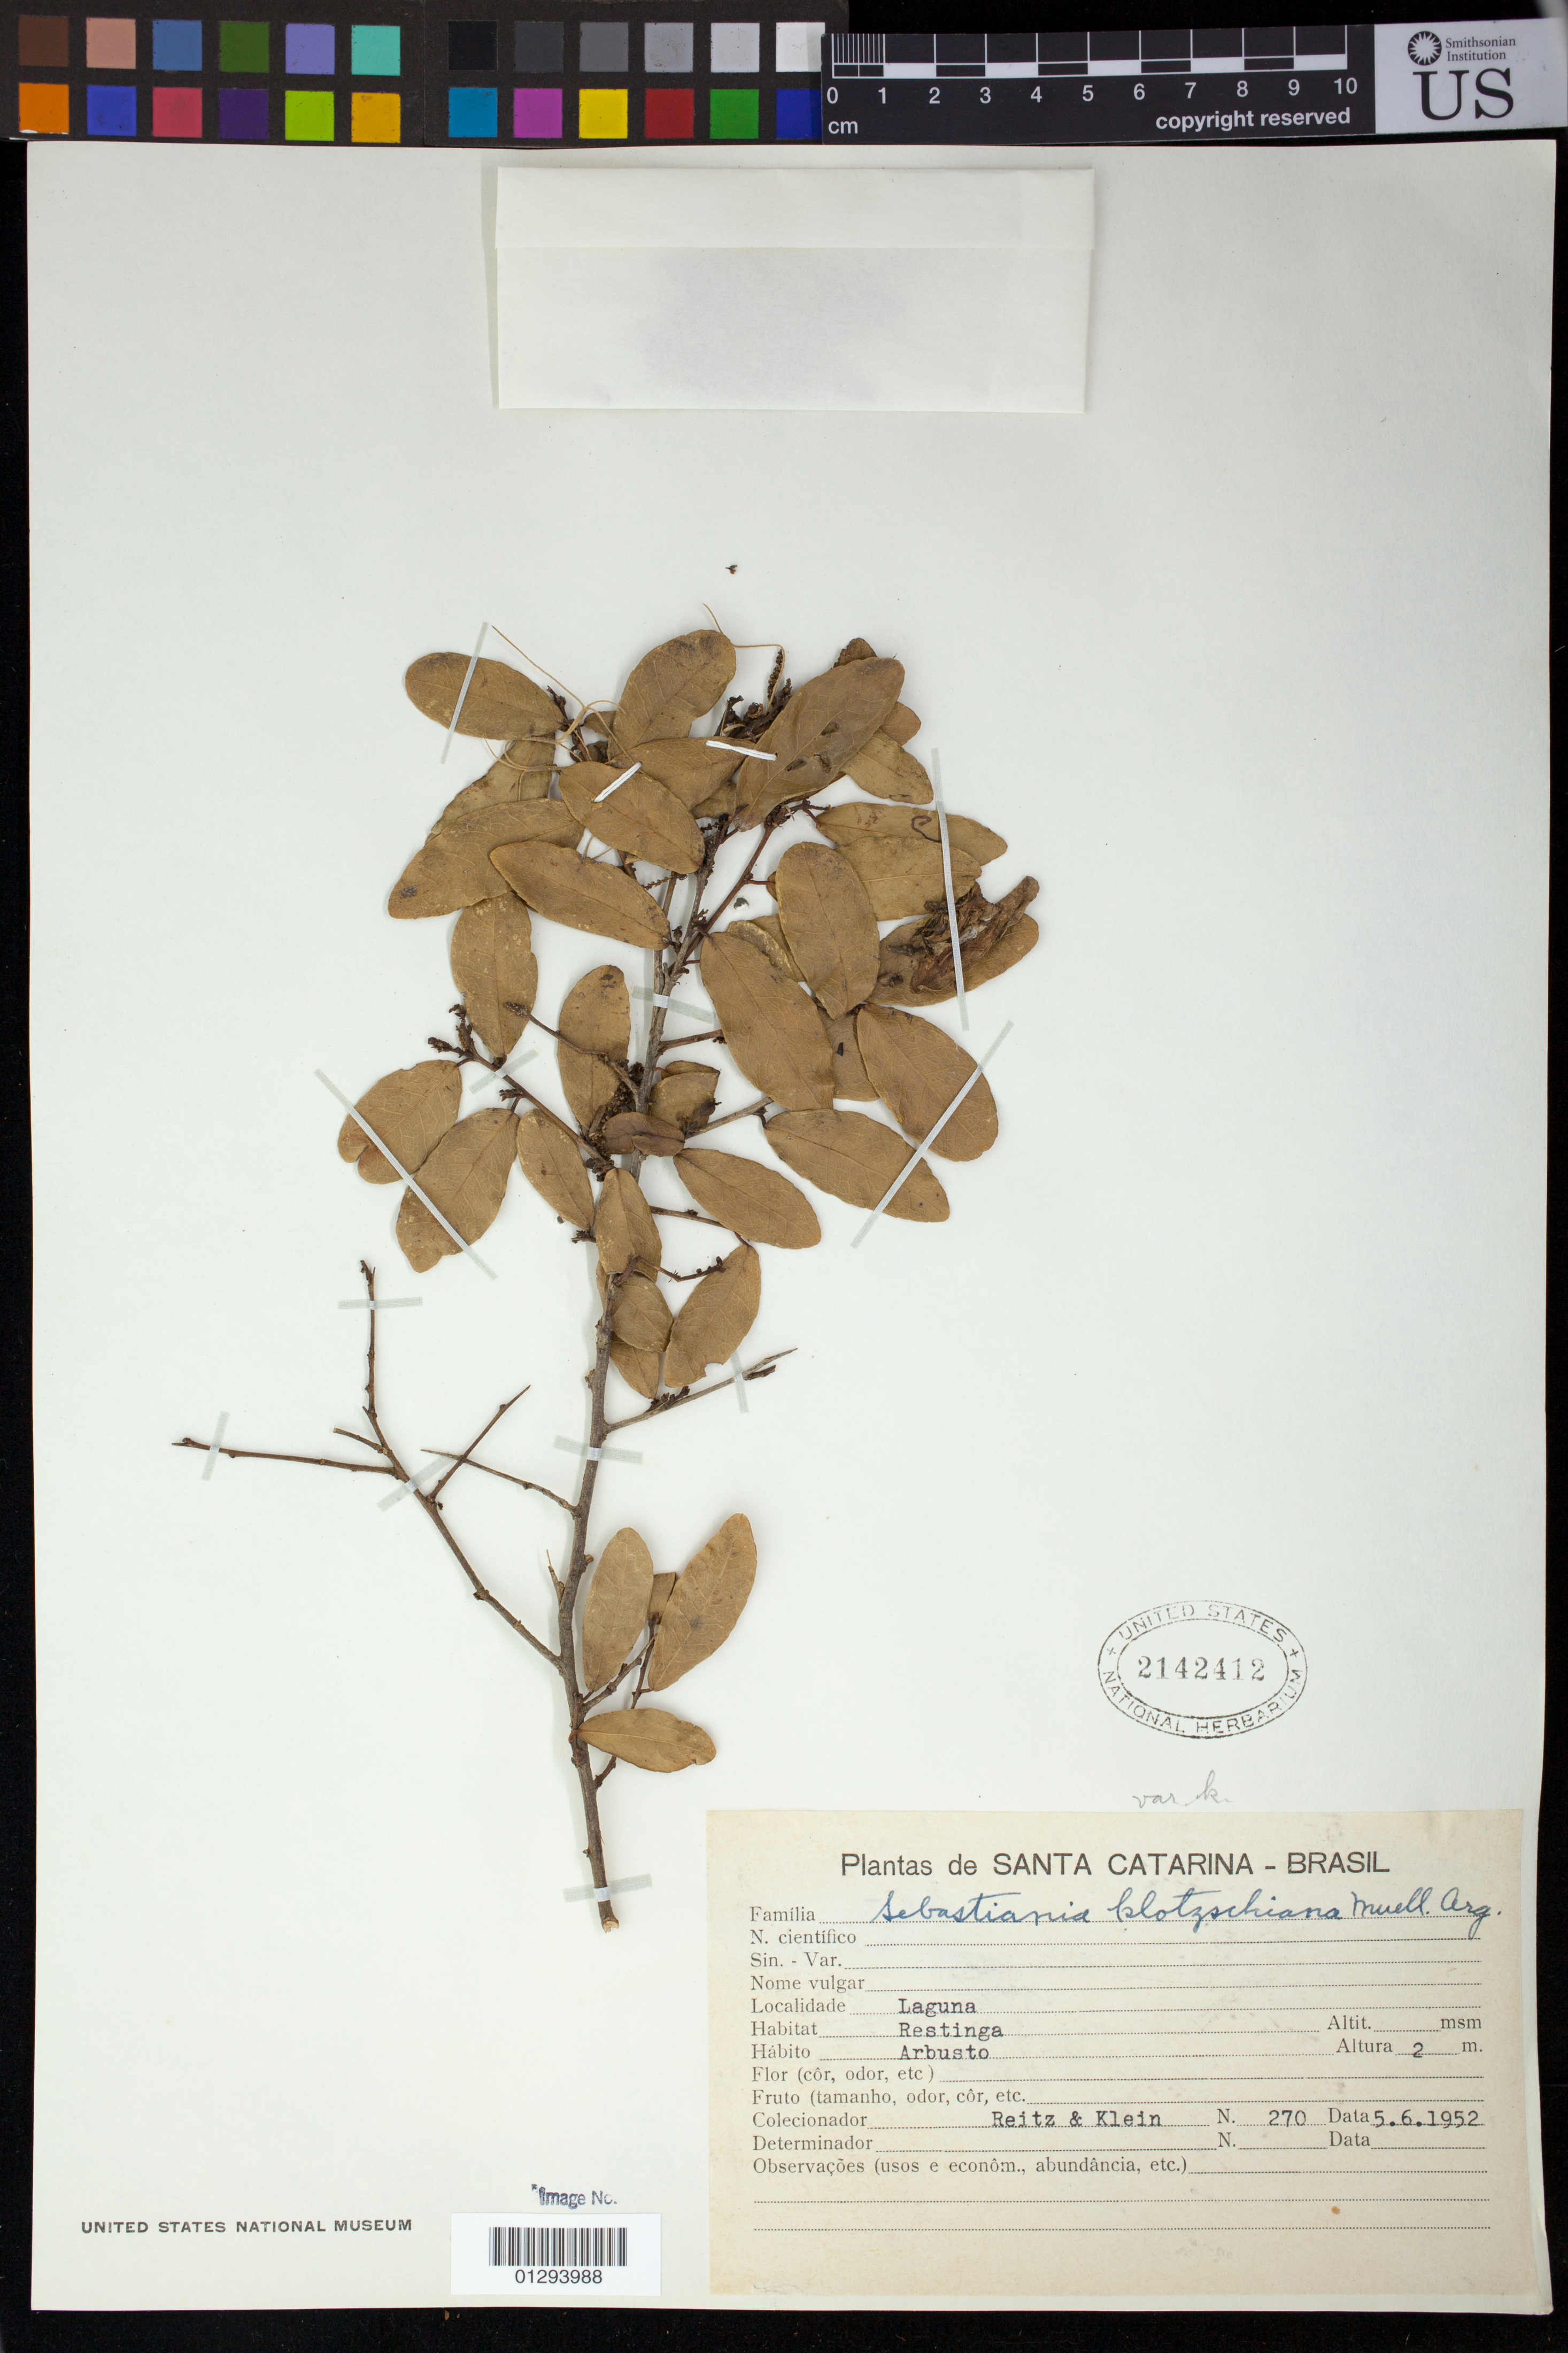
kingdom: Plantae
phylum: Tracheophyta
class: Magnoliopsida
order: Malpighiales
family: Euphorbiaceae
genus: Sebastiania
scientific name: Sebastiania commersoniana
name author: (Baill.) L.B. Sm. & Downs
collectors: R. Reitz & R. M. Klein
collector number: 270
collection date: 1952-06-05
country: Brazil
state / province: Santa Catarina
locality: Laguna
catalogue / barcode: US 2142412